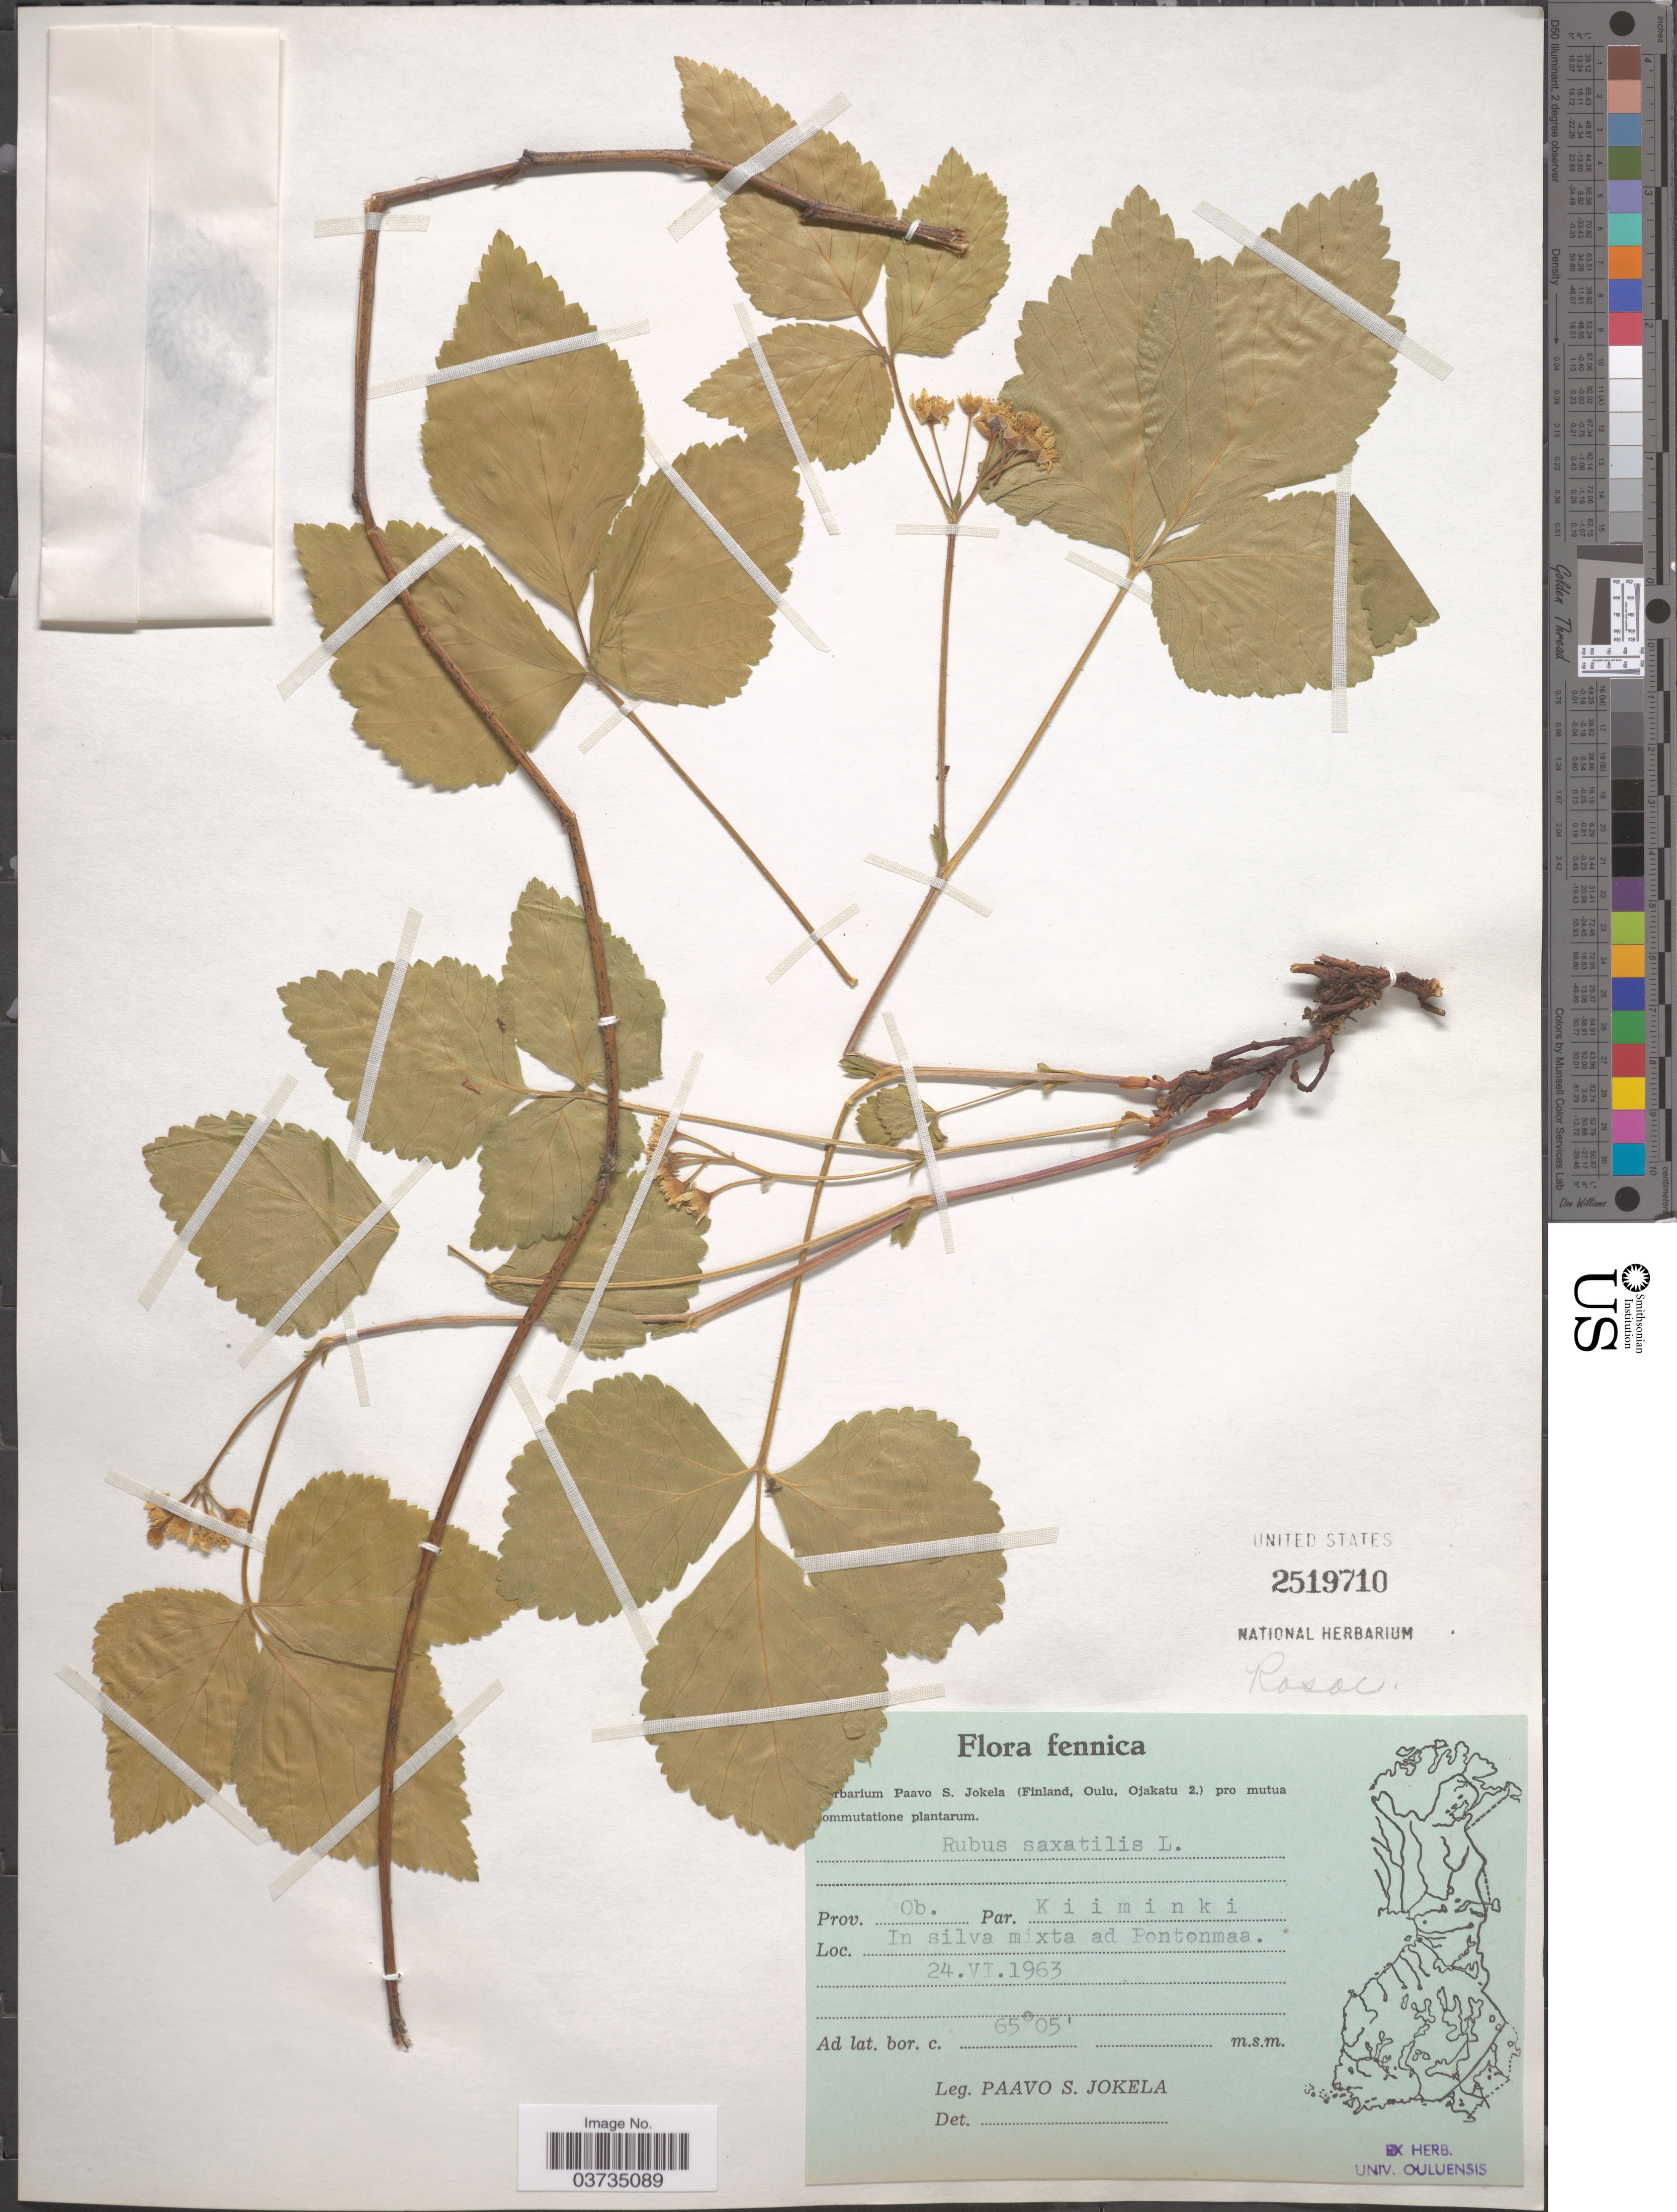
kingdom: Plantae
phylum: Tracheophyta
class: Magnoliopsida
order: Rosales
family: Rosaceae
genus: Rubus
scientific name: Rubus saxatilis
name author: L.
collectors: P. Jokela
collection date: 1963-06-24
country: Finland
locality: Fennica. Prov. Ob. Par. Kiiminki. In silva mixta ad Pontonmaa.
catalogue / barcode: US 2519710